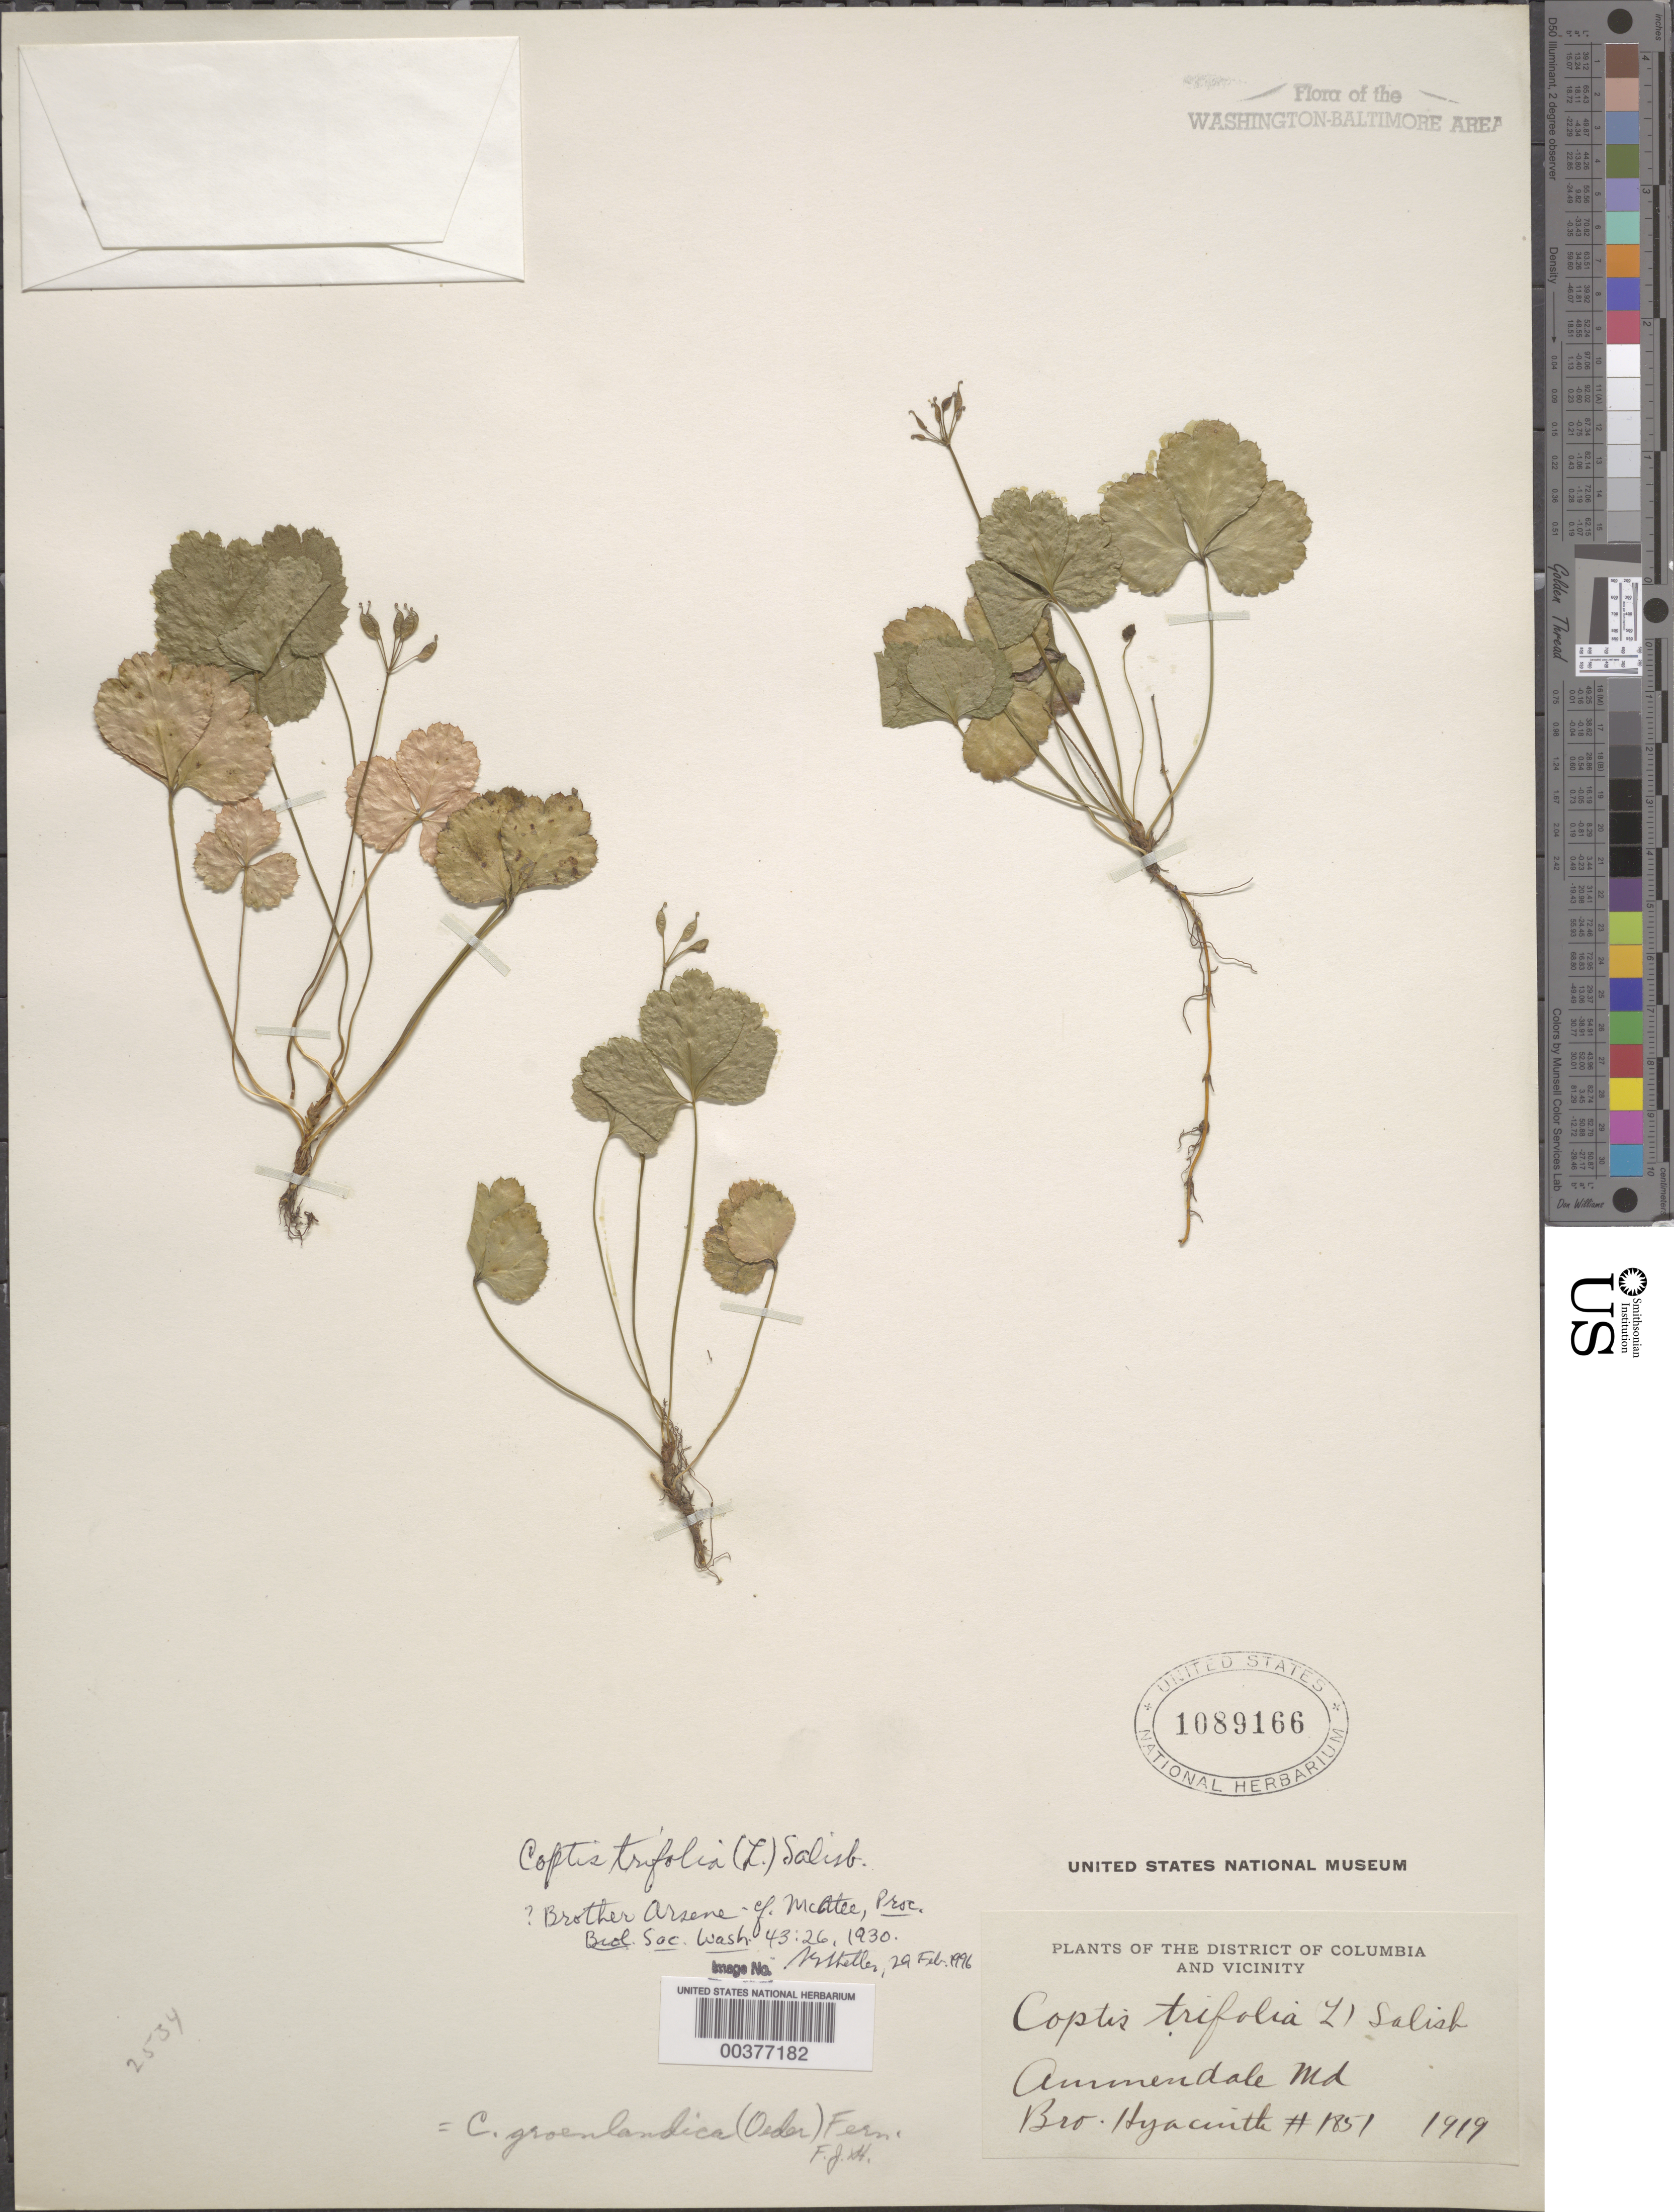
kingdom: Plantae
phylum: Tracheophyta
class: Magnoliopsida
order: Ranunculales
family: Ranunculaceae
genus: Coptis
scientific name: Coptis trifolia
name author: (L.) Salisb.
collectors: F. Hyacinth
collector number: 1851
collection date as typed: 1919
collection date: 1919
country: United States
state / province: Maryland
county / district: Prince George's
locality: Ammendale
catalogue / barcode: US 1089166